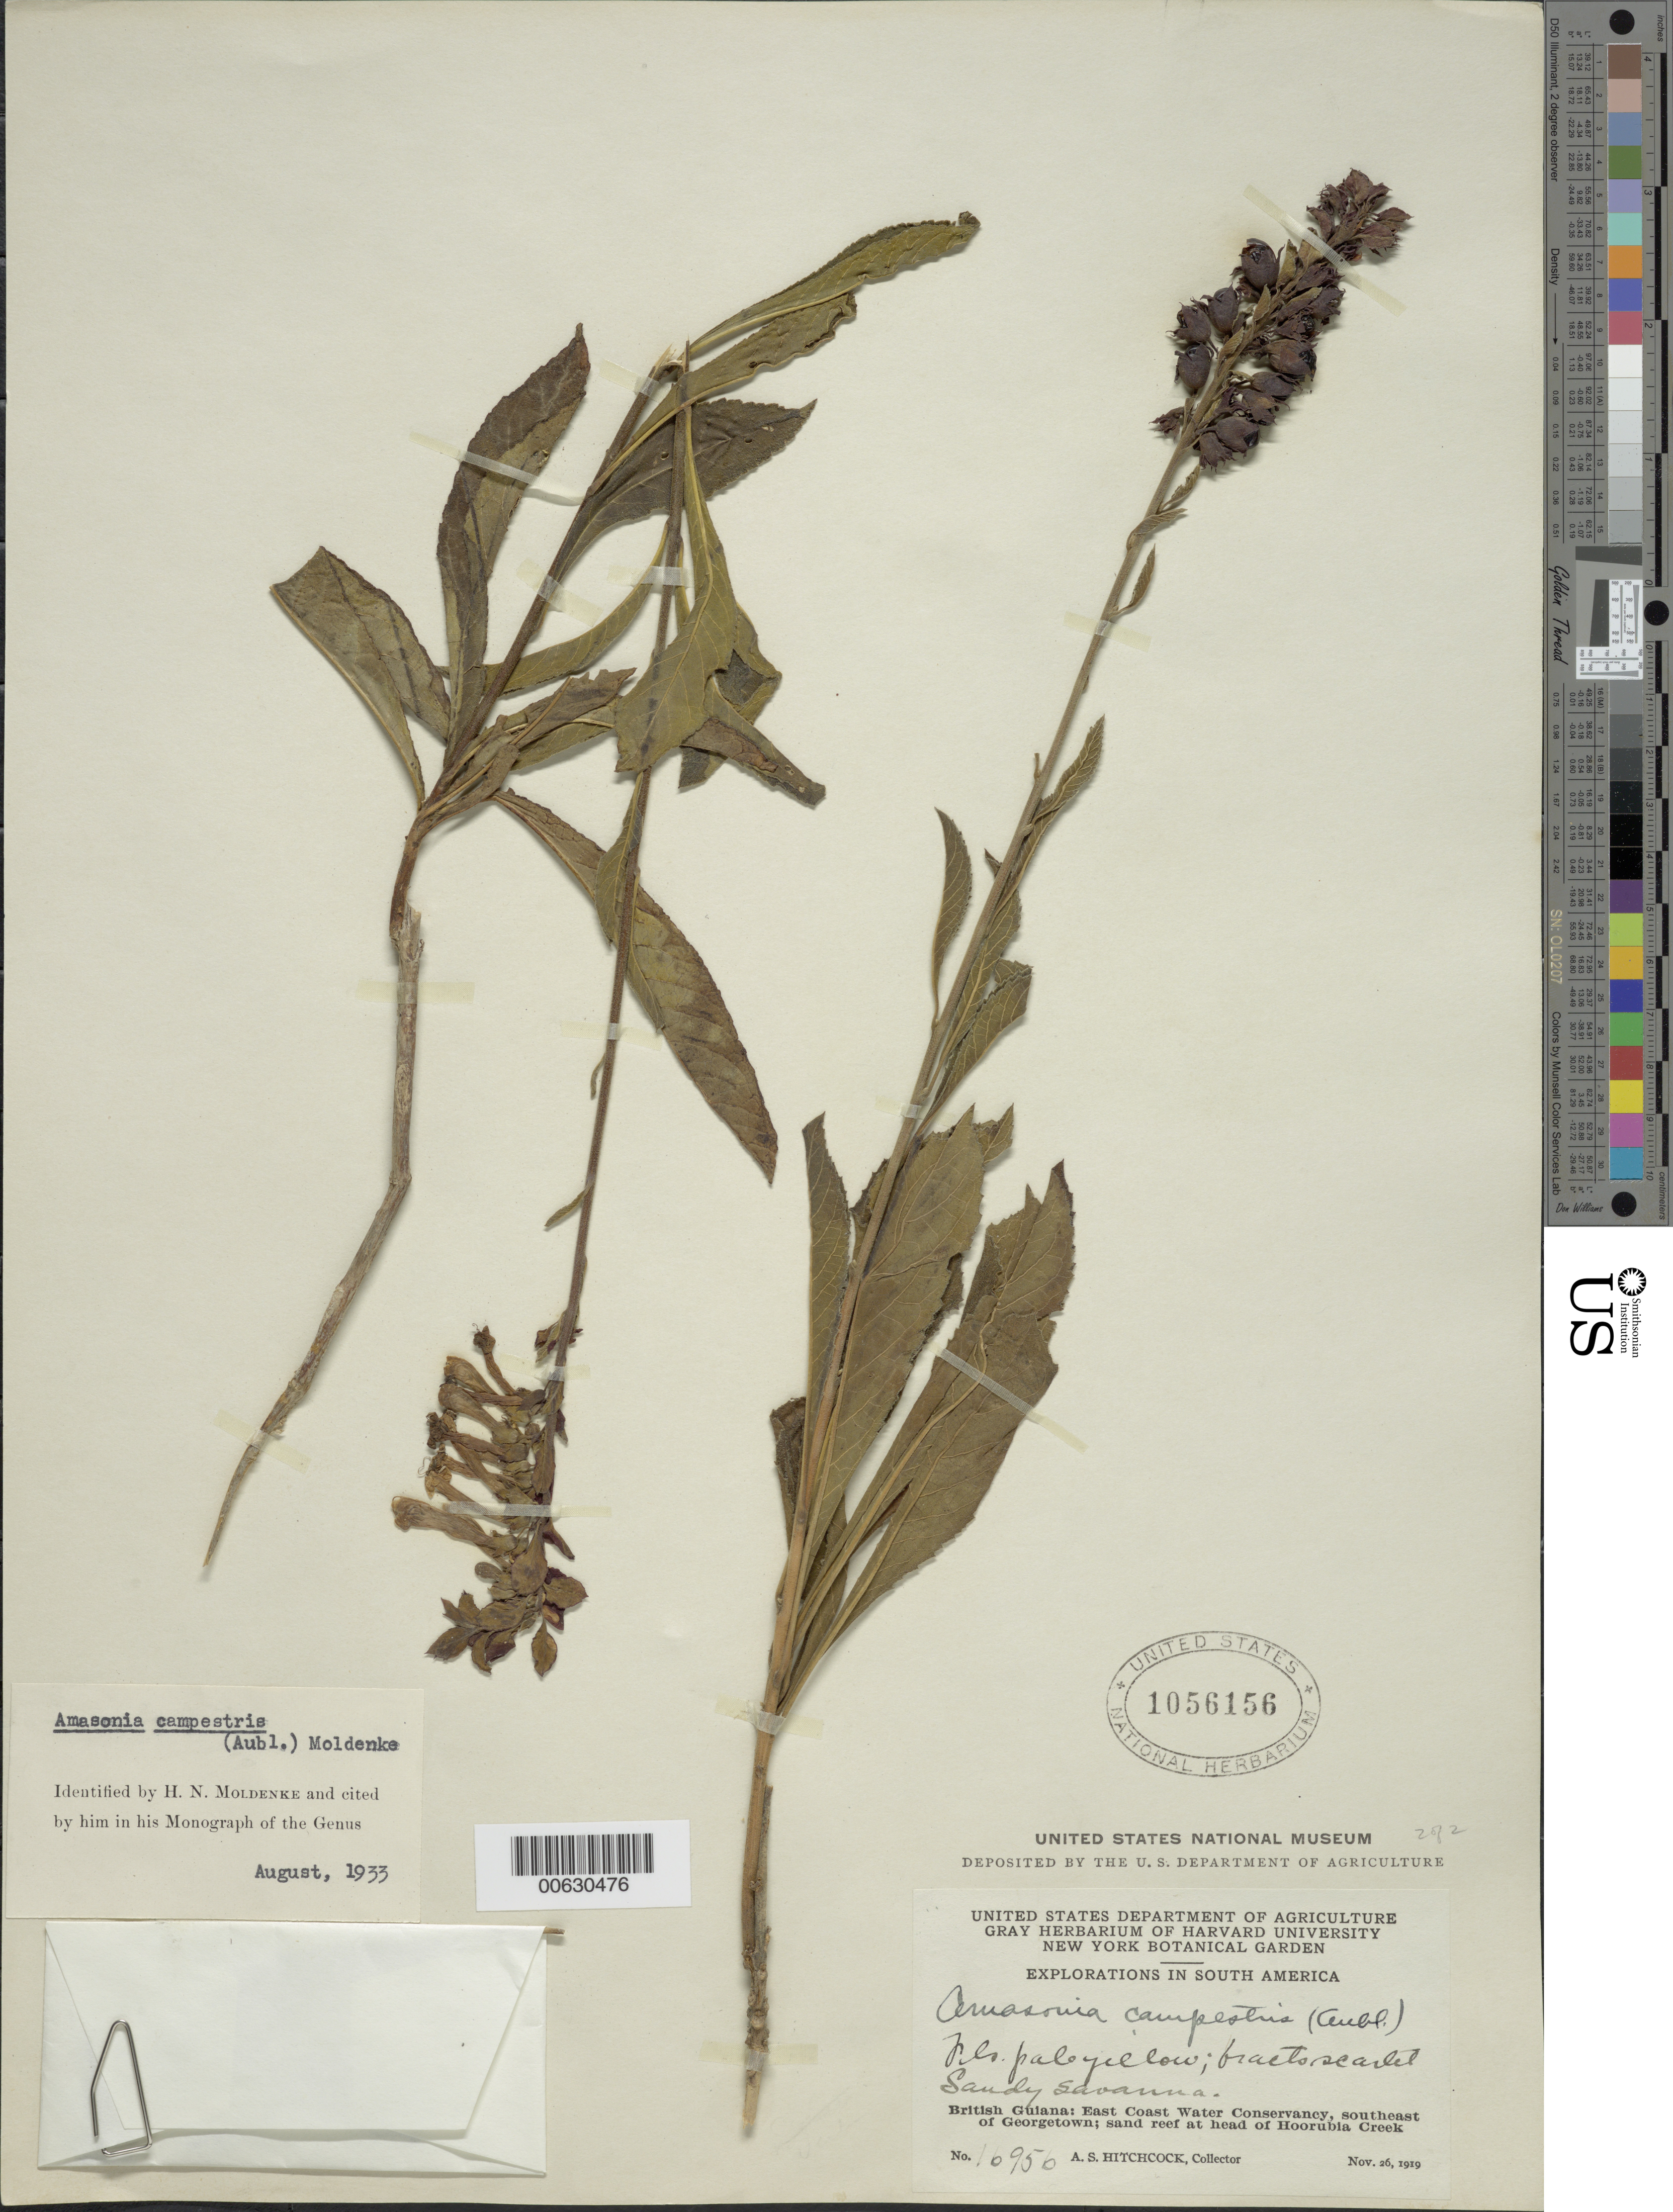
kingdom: Plantae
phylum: Tracheophyta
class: Magnoliopsida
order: Lamiales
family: Lamiaceae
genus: Amasonia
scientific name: Amasonia campestris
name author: (Aubl.) Moldenke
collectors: A. S. Hitchcock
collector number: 16956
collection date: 1919-11-26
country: Guyana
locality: British Guiana: East Coast Water Conservancy, southeast of Georgetown; sand reef at head of Hoorubia Creek.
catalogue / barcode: US 1056156